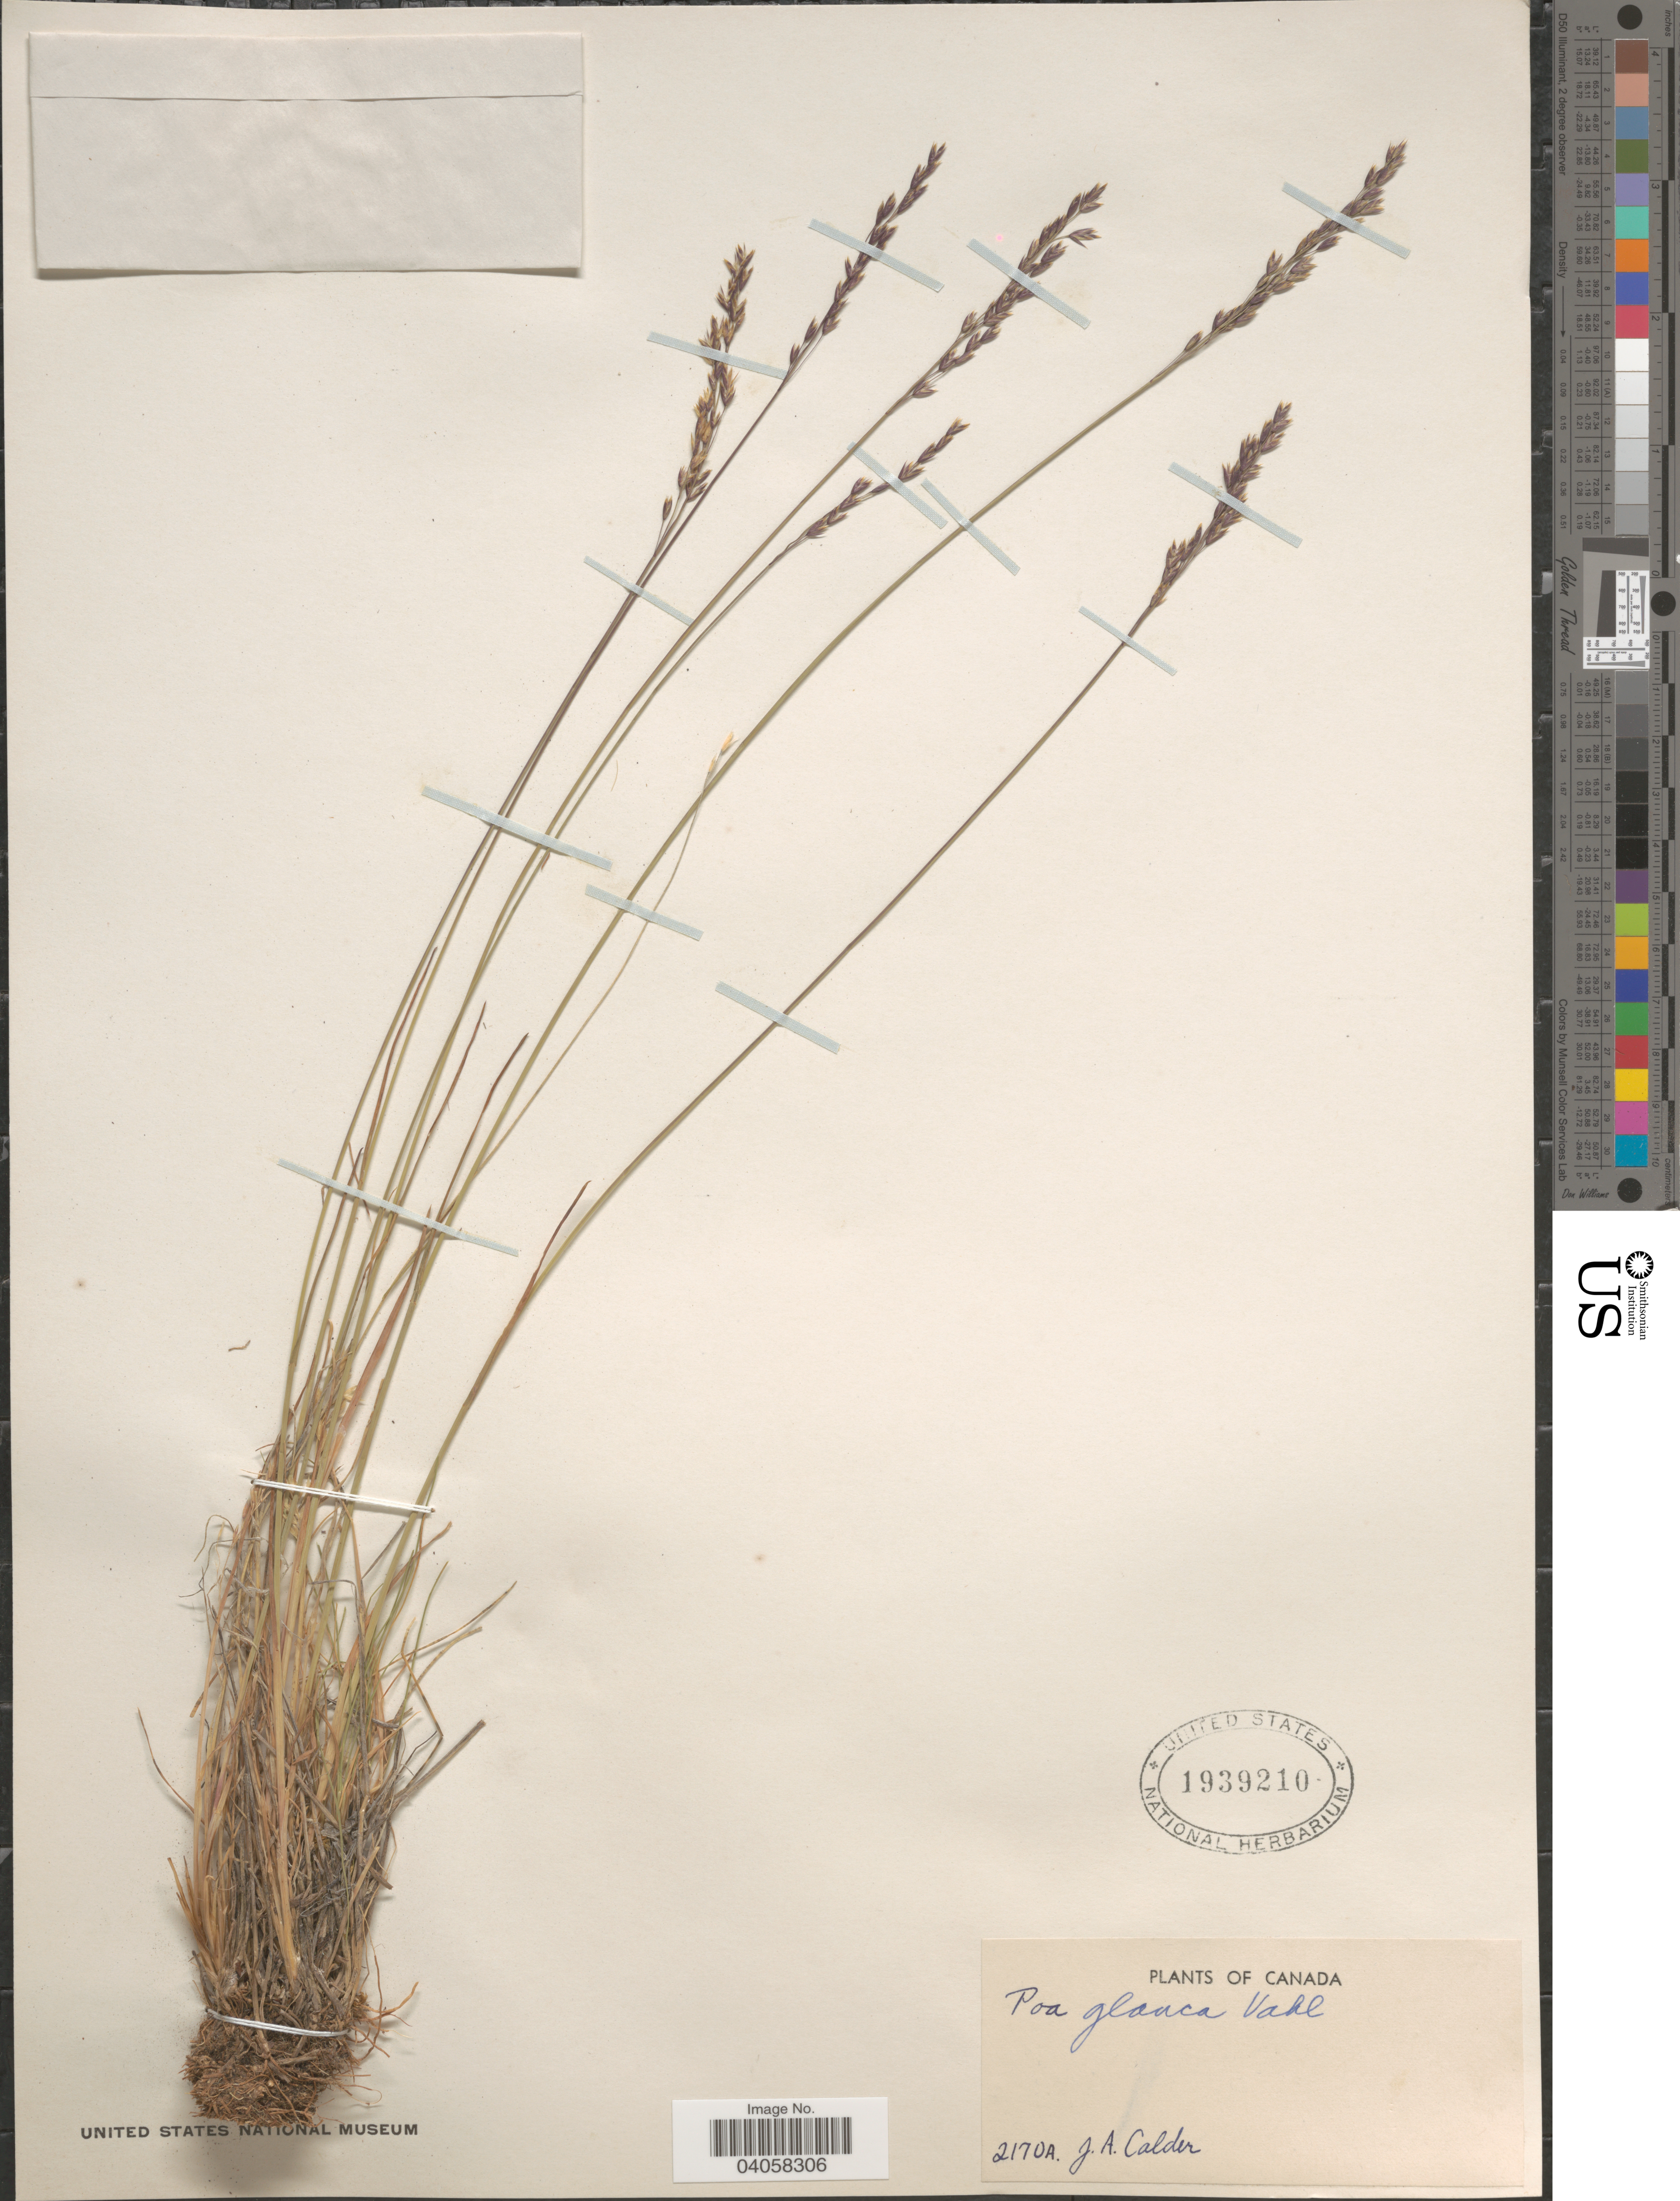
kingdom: Plantae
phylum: Tracheophyta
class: Liliopsida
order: Poales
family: Poaceae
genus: Poa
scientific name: Poa glauca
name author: Vahl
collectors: J. A. Calder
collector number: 2170A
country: Canada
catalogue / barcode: US 1939210